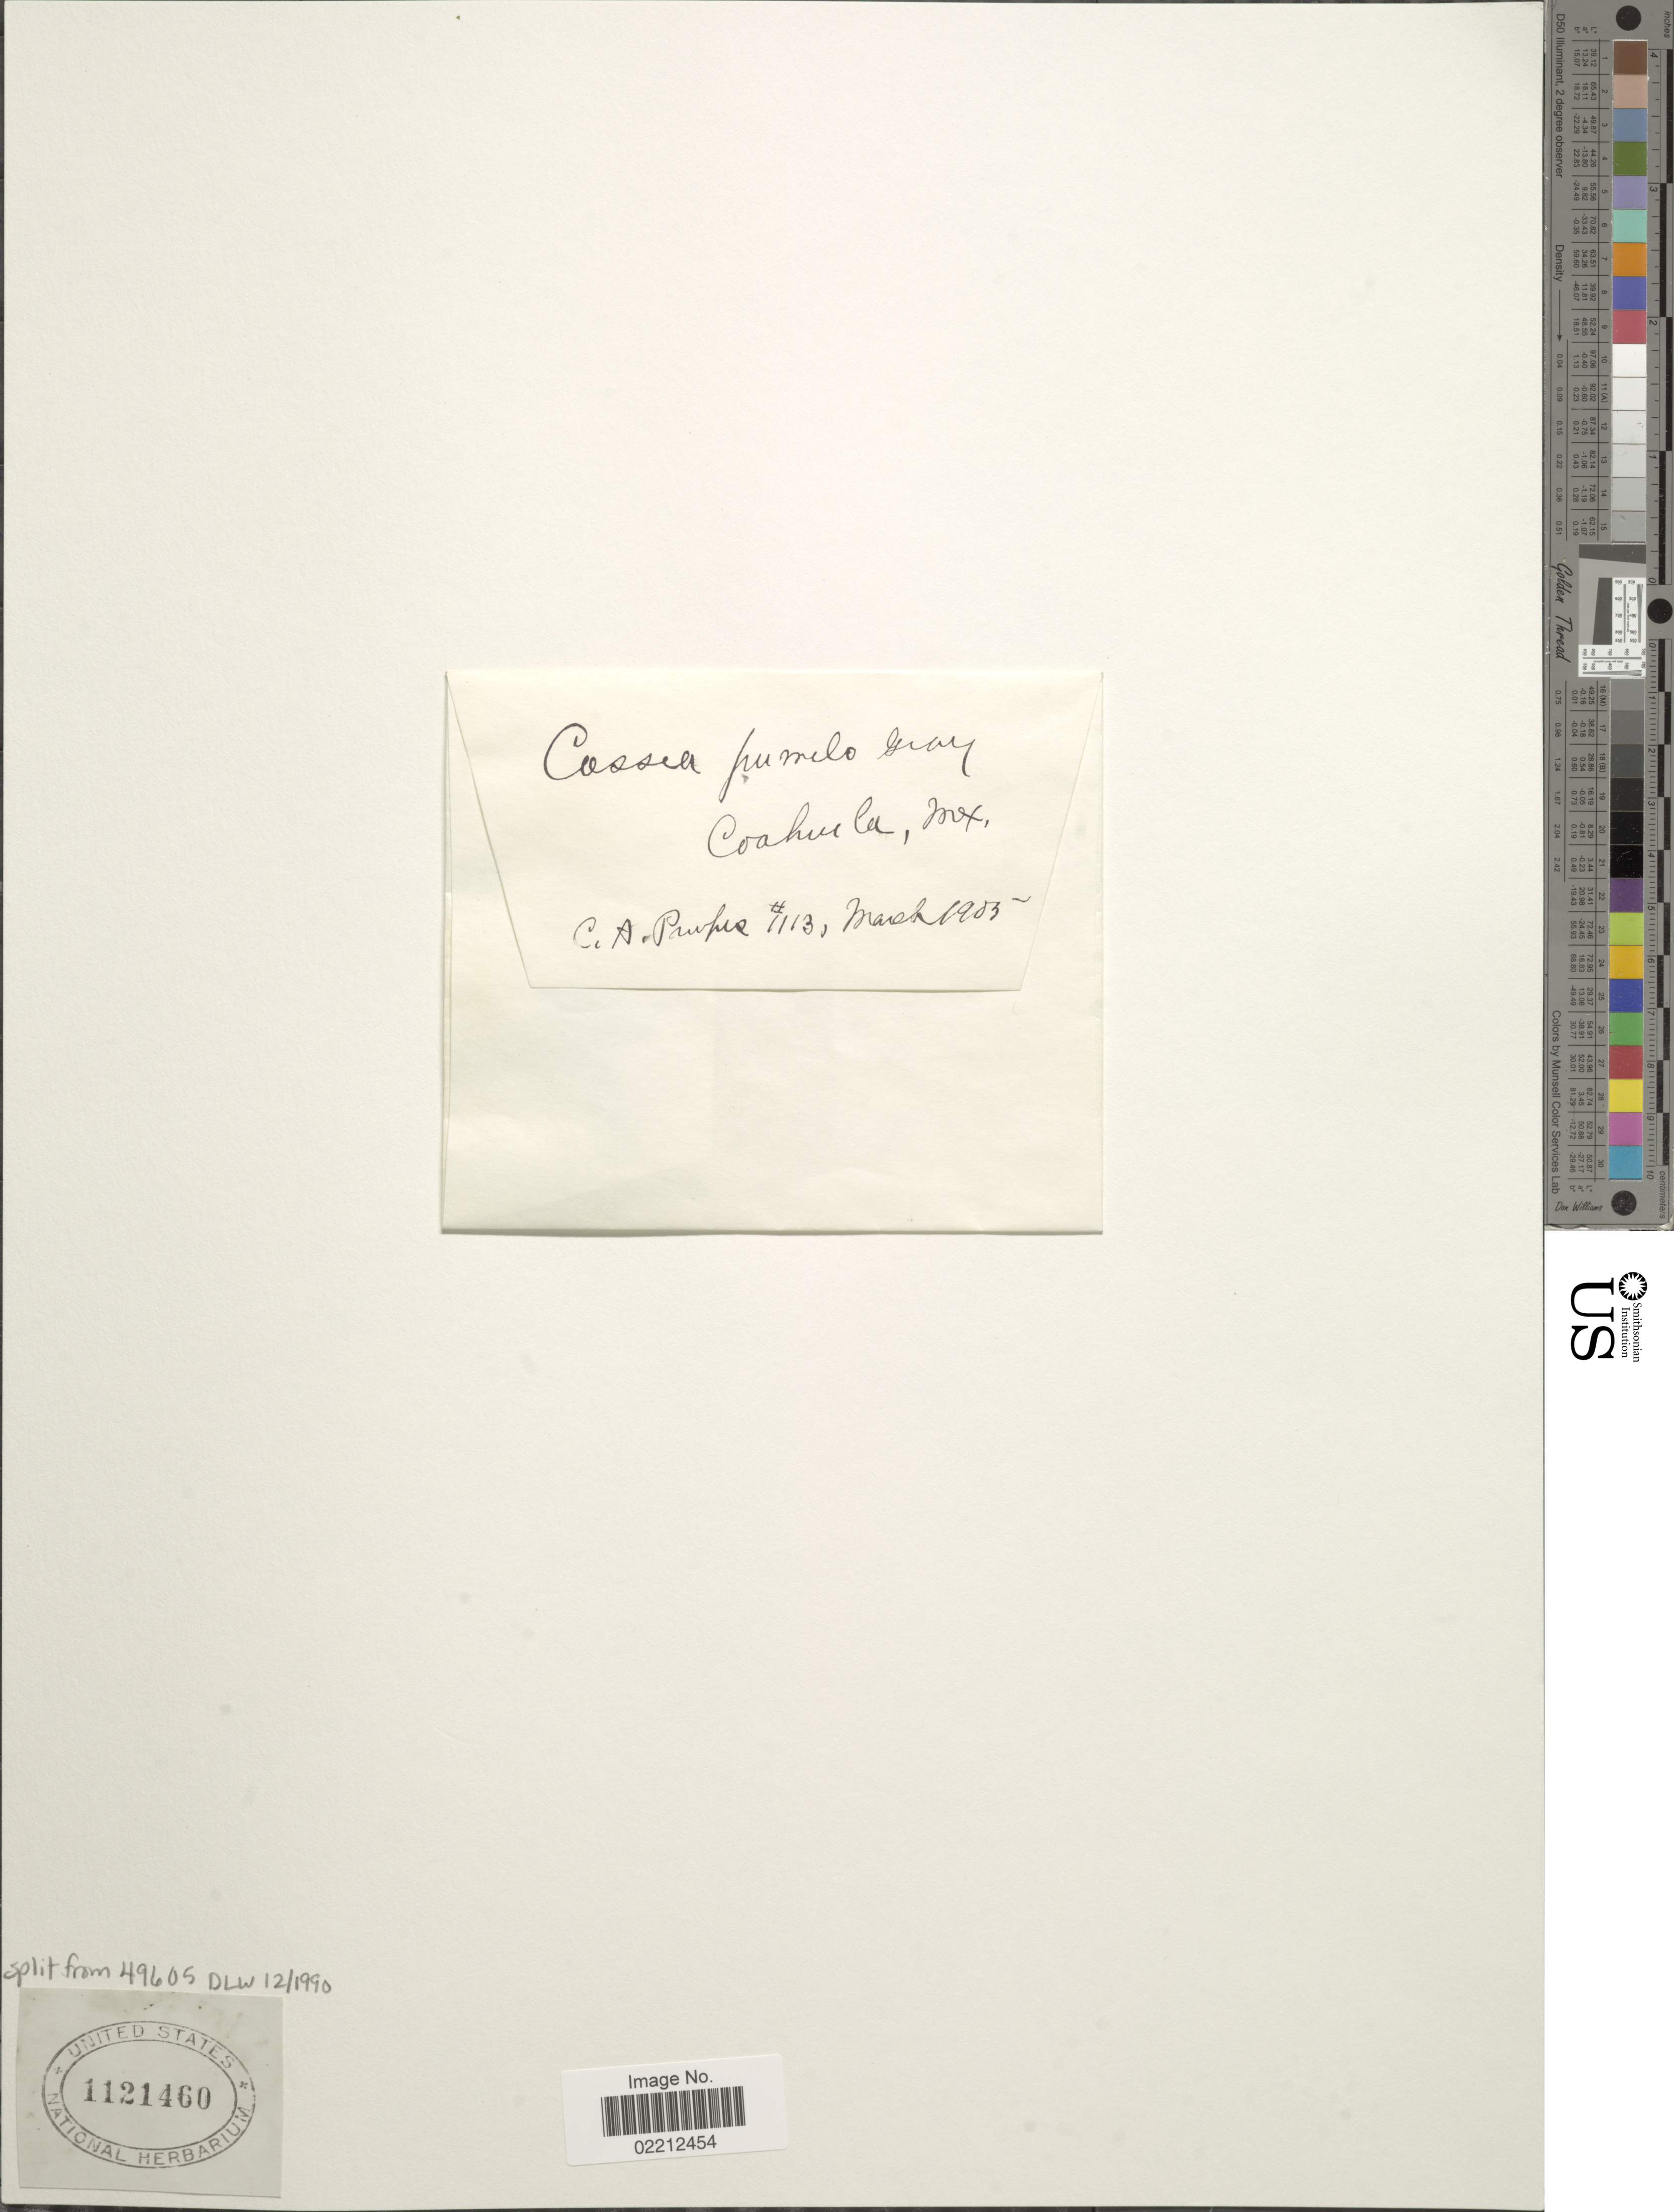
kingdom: Plantae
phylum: Tracheophyta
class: Magnoliopsida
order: Fabales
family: Fabaceae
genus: Cassia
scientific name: Cassia pumila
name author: Lam.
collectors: C. A. Purpus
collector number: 1113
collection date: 1953-03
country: Mexico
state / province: Coahuila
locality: Coahuila, Mex.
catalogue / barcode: US 1121460